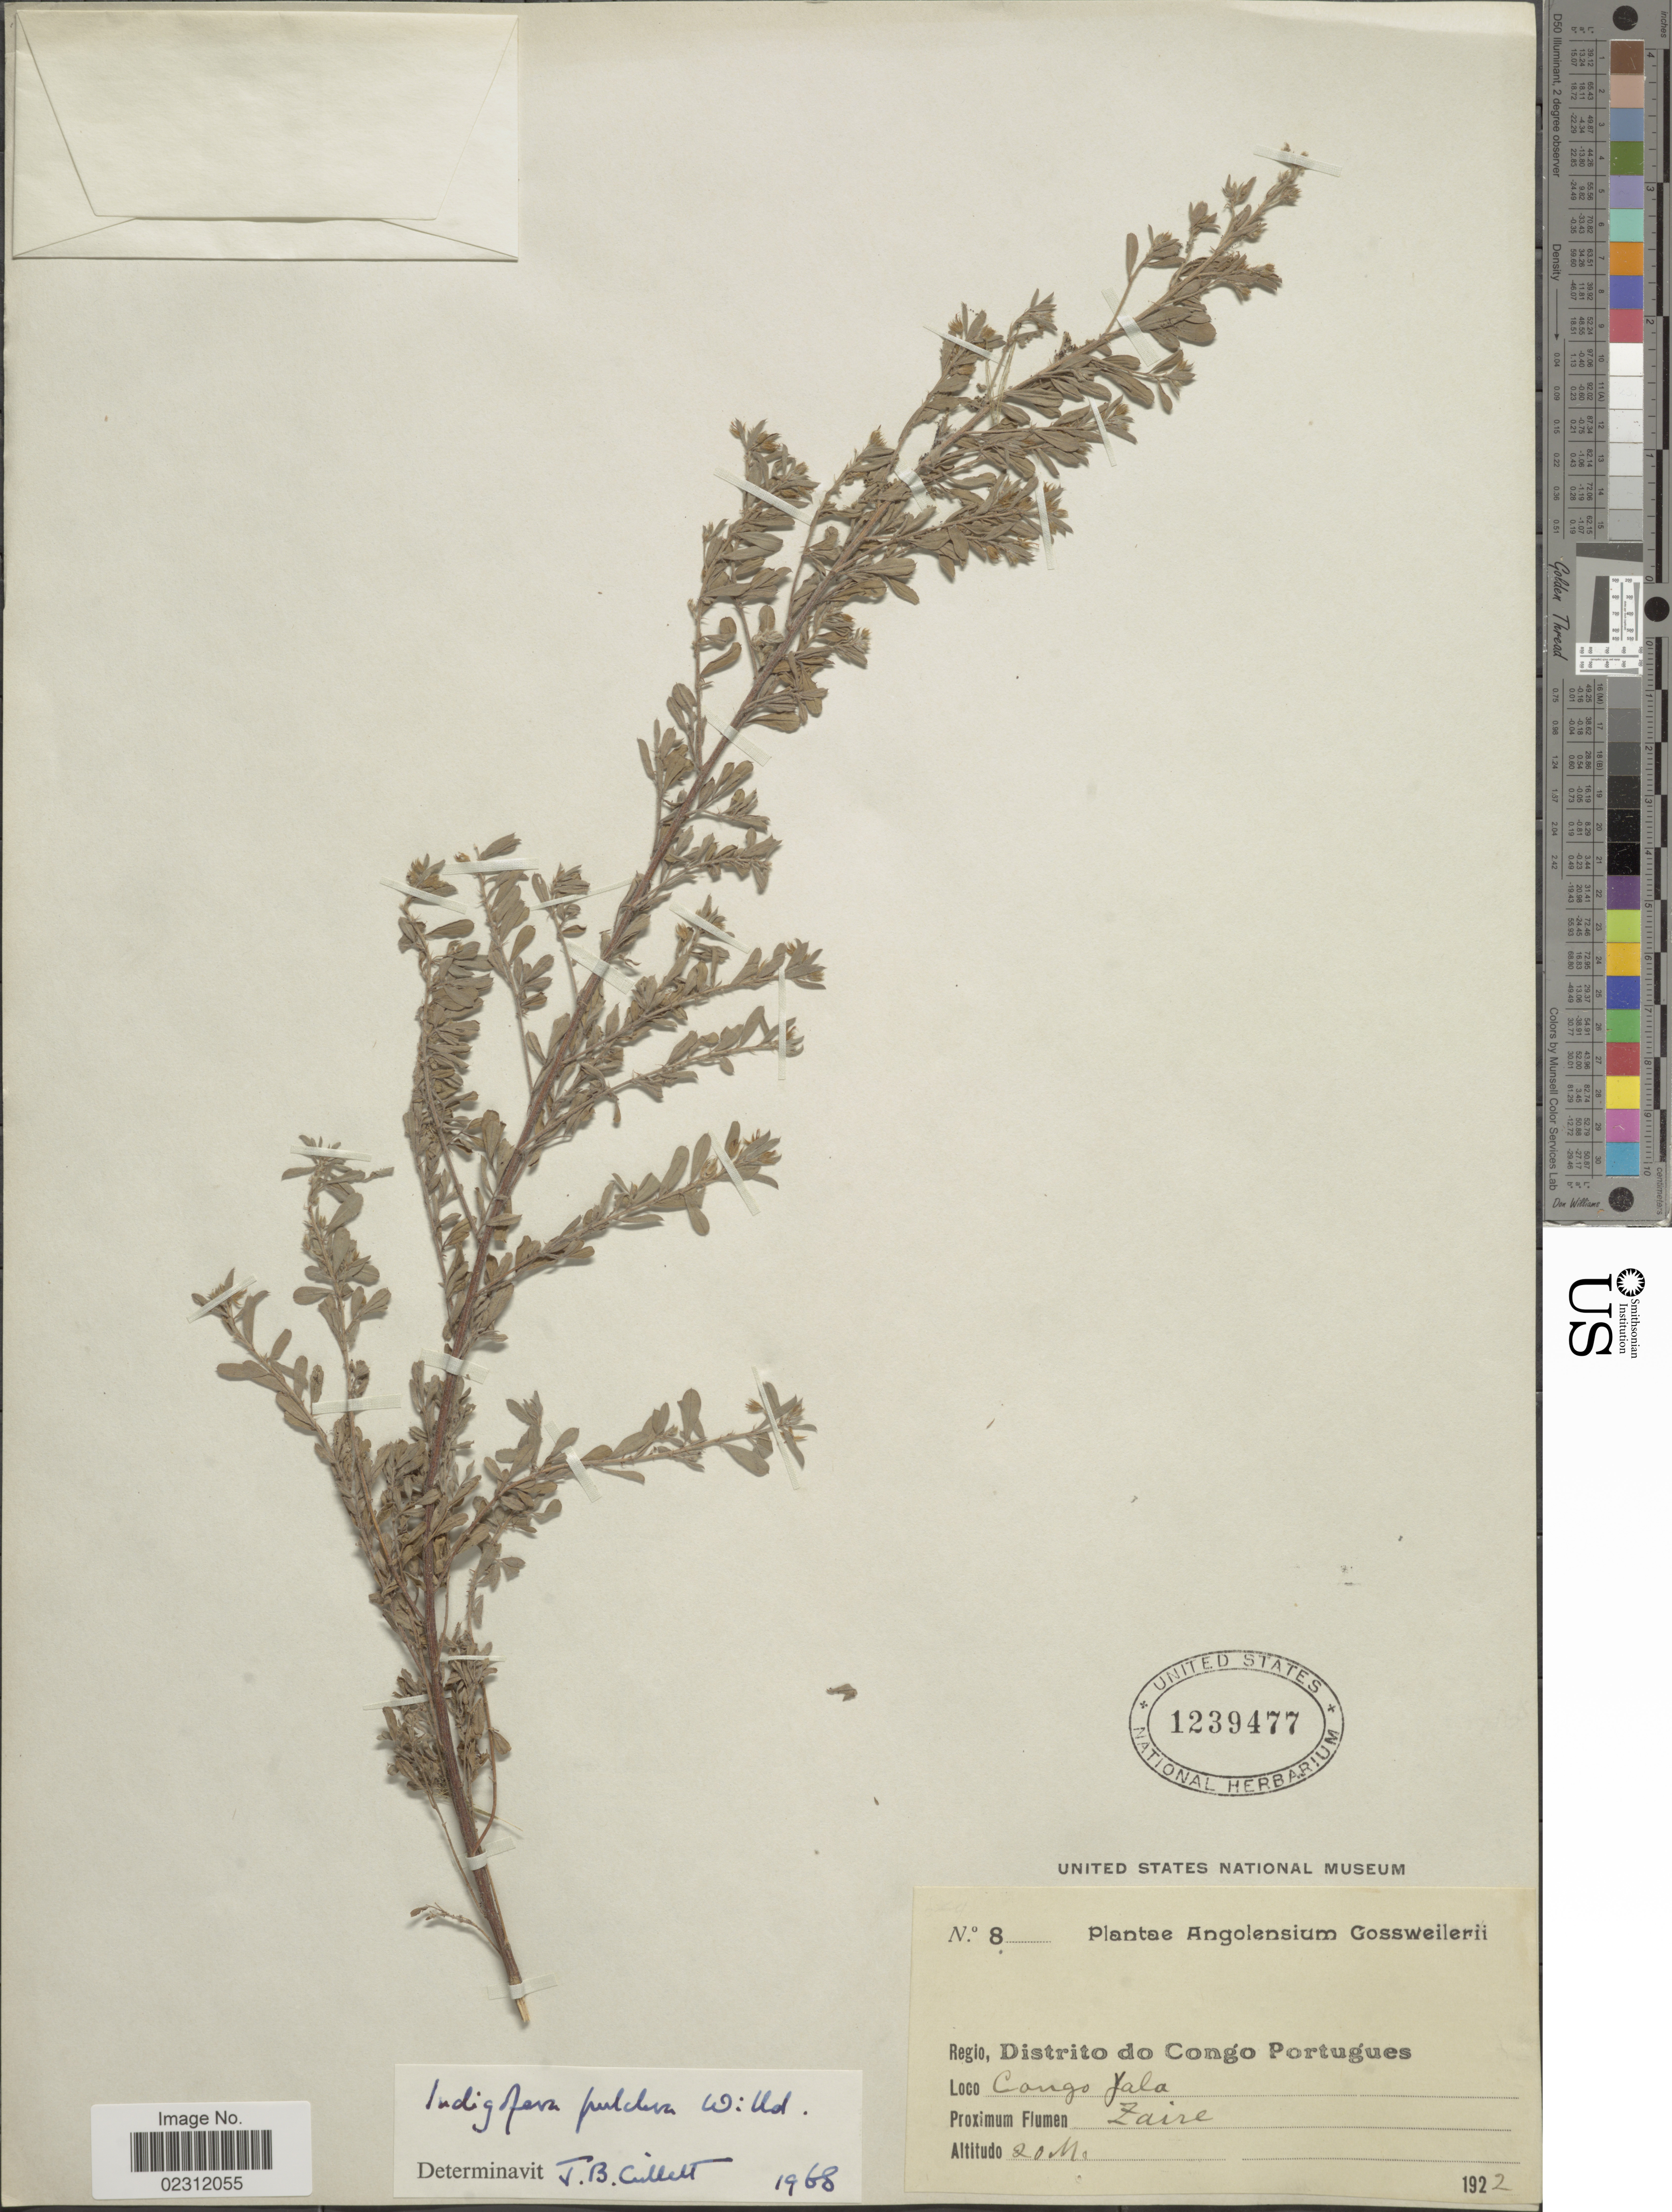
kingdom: Plantae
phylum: Tracheophyta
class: Magnoliopsida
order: Fabales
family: Fabaceae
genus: Indigofera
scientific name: Indigofera pulchra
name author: Willd.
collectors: -. Gossweiler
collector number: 8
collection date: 1922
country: Angola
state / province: Zaire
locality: Distrito do Congo Portugues, Congo Yala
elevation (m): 20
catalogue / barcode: US 1239477